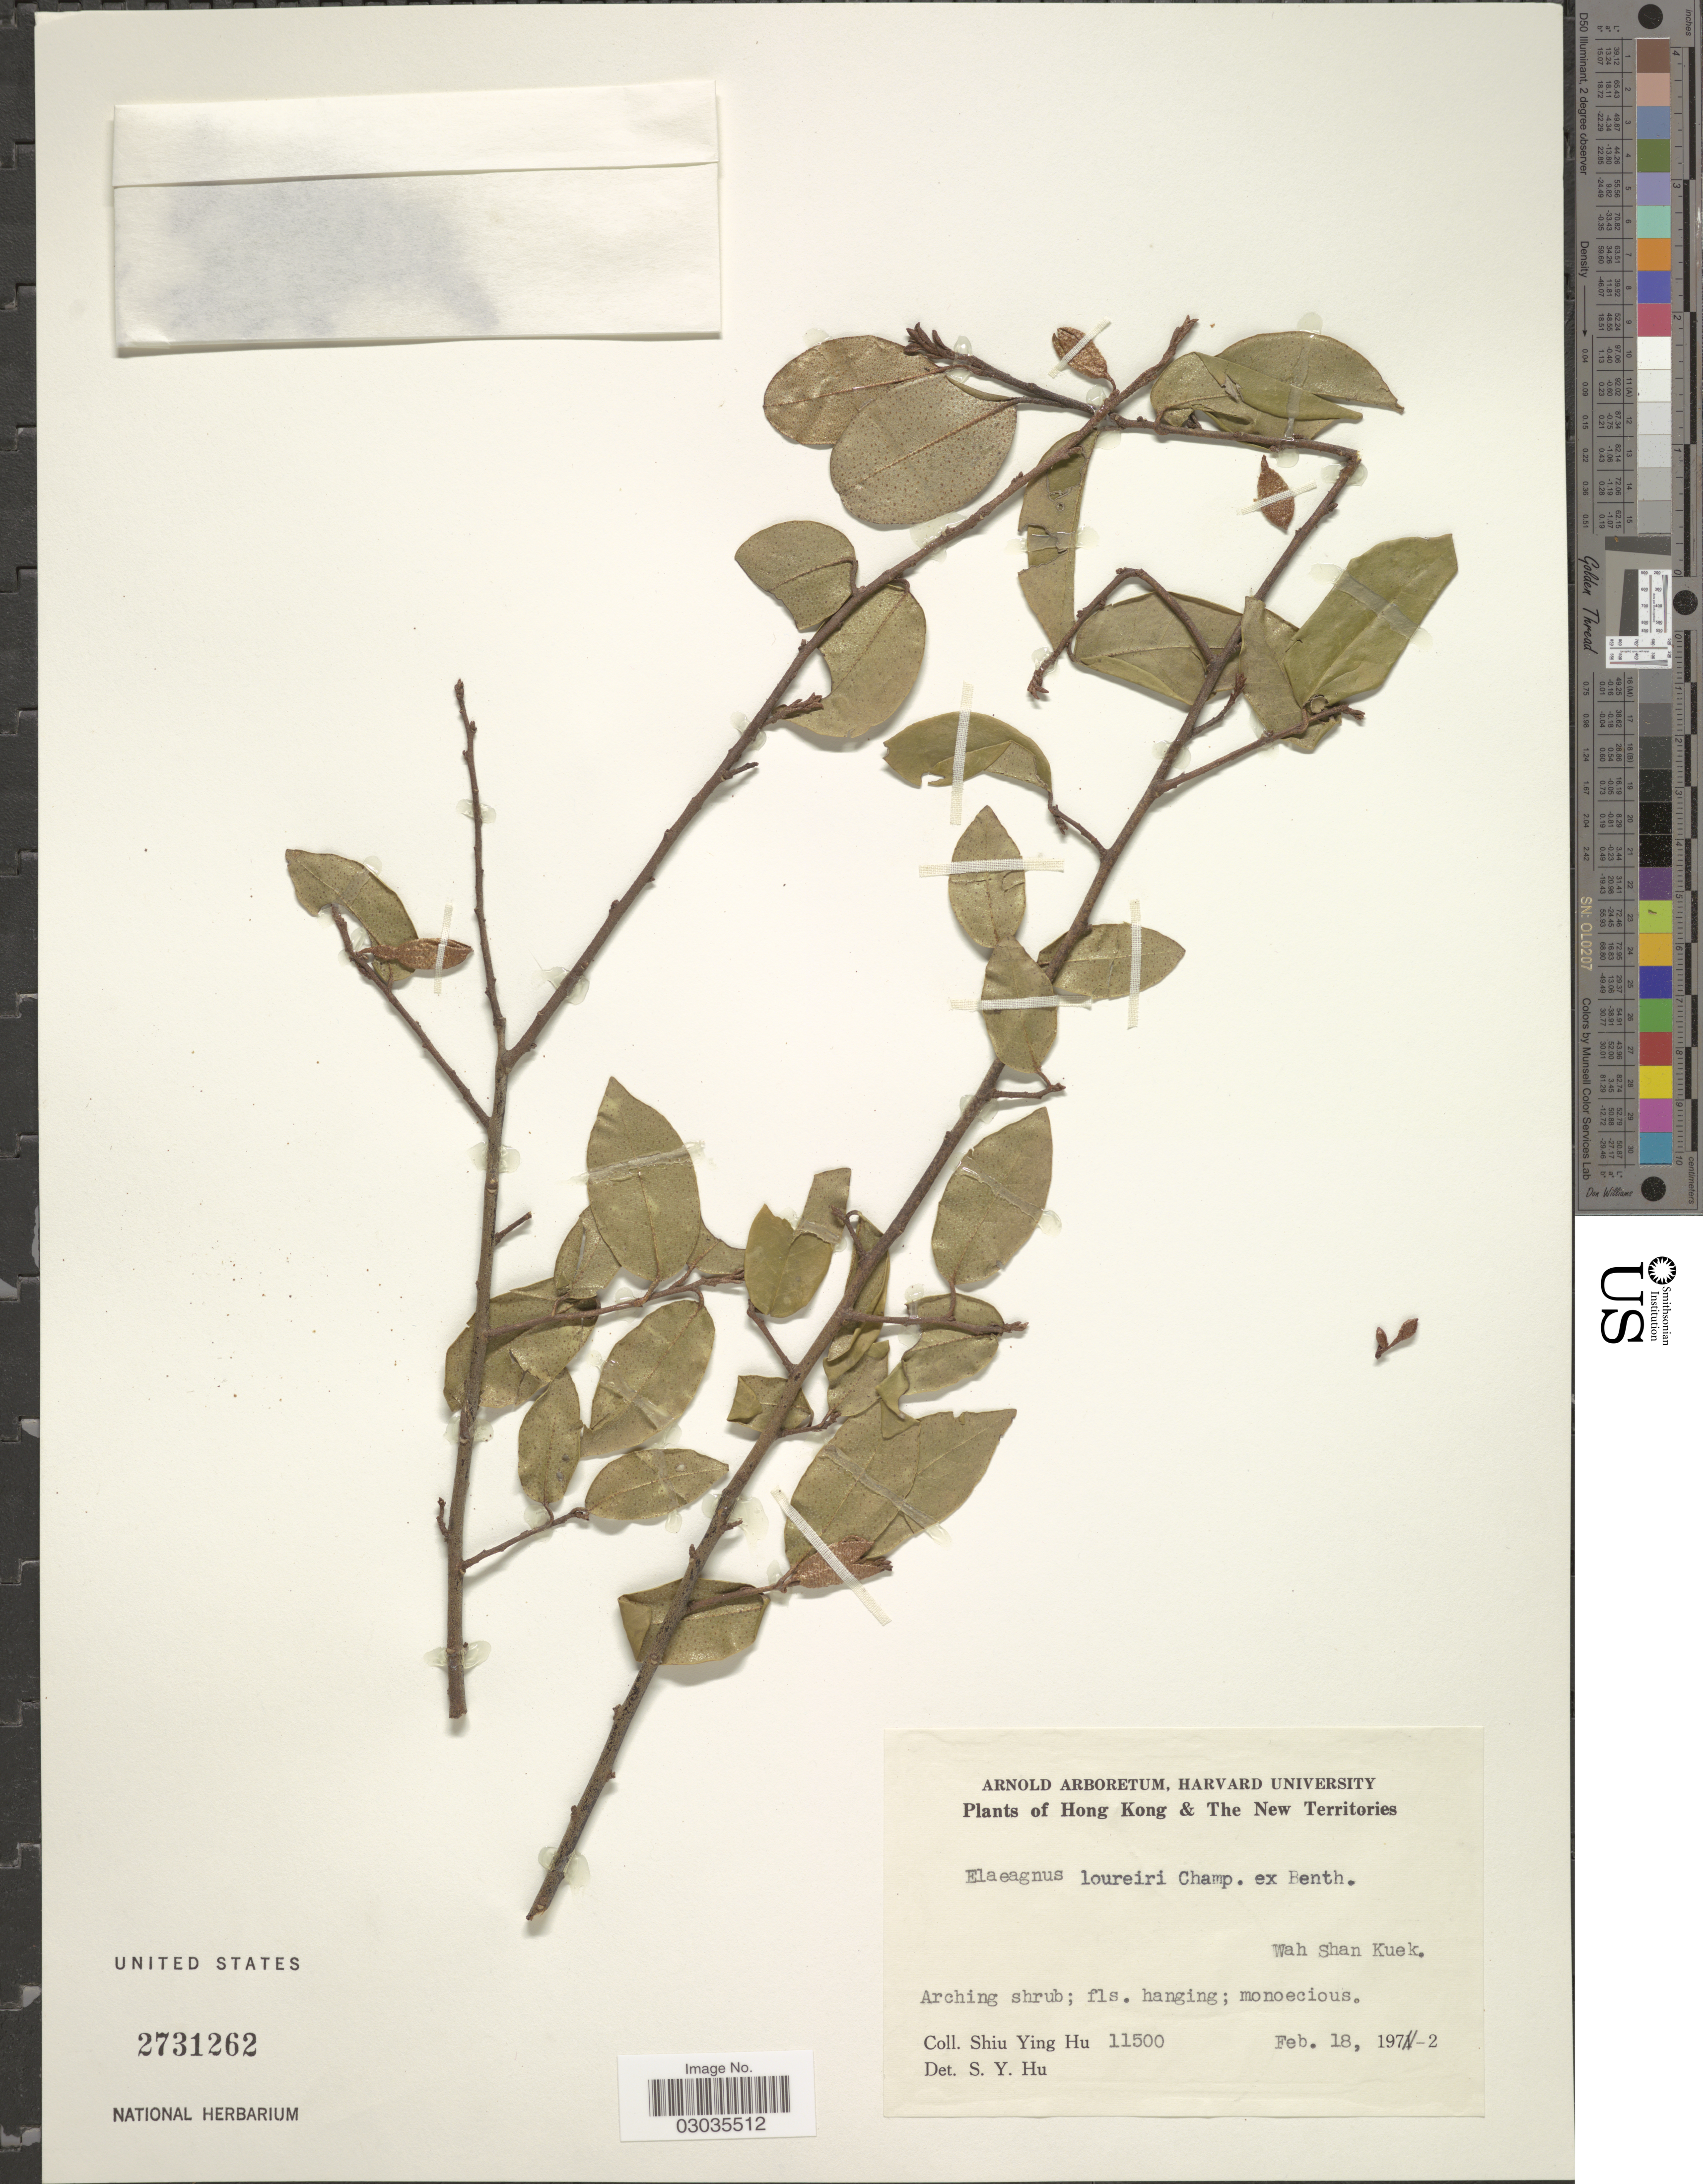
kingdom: Plantae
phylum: Tracheophyta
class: Magnoliopsida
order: Rosales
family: Elaeagnaceae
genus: Elaeagnus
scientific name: Elaeagnus loureiri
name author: Champ. ex Benth.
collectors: S. Y. Hu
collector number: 11500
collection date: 1972-02-18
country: China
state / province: Hong Kong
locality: Hong Kong & The New Territories. Wah Shan Kuek.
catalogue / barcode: US 2731262